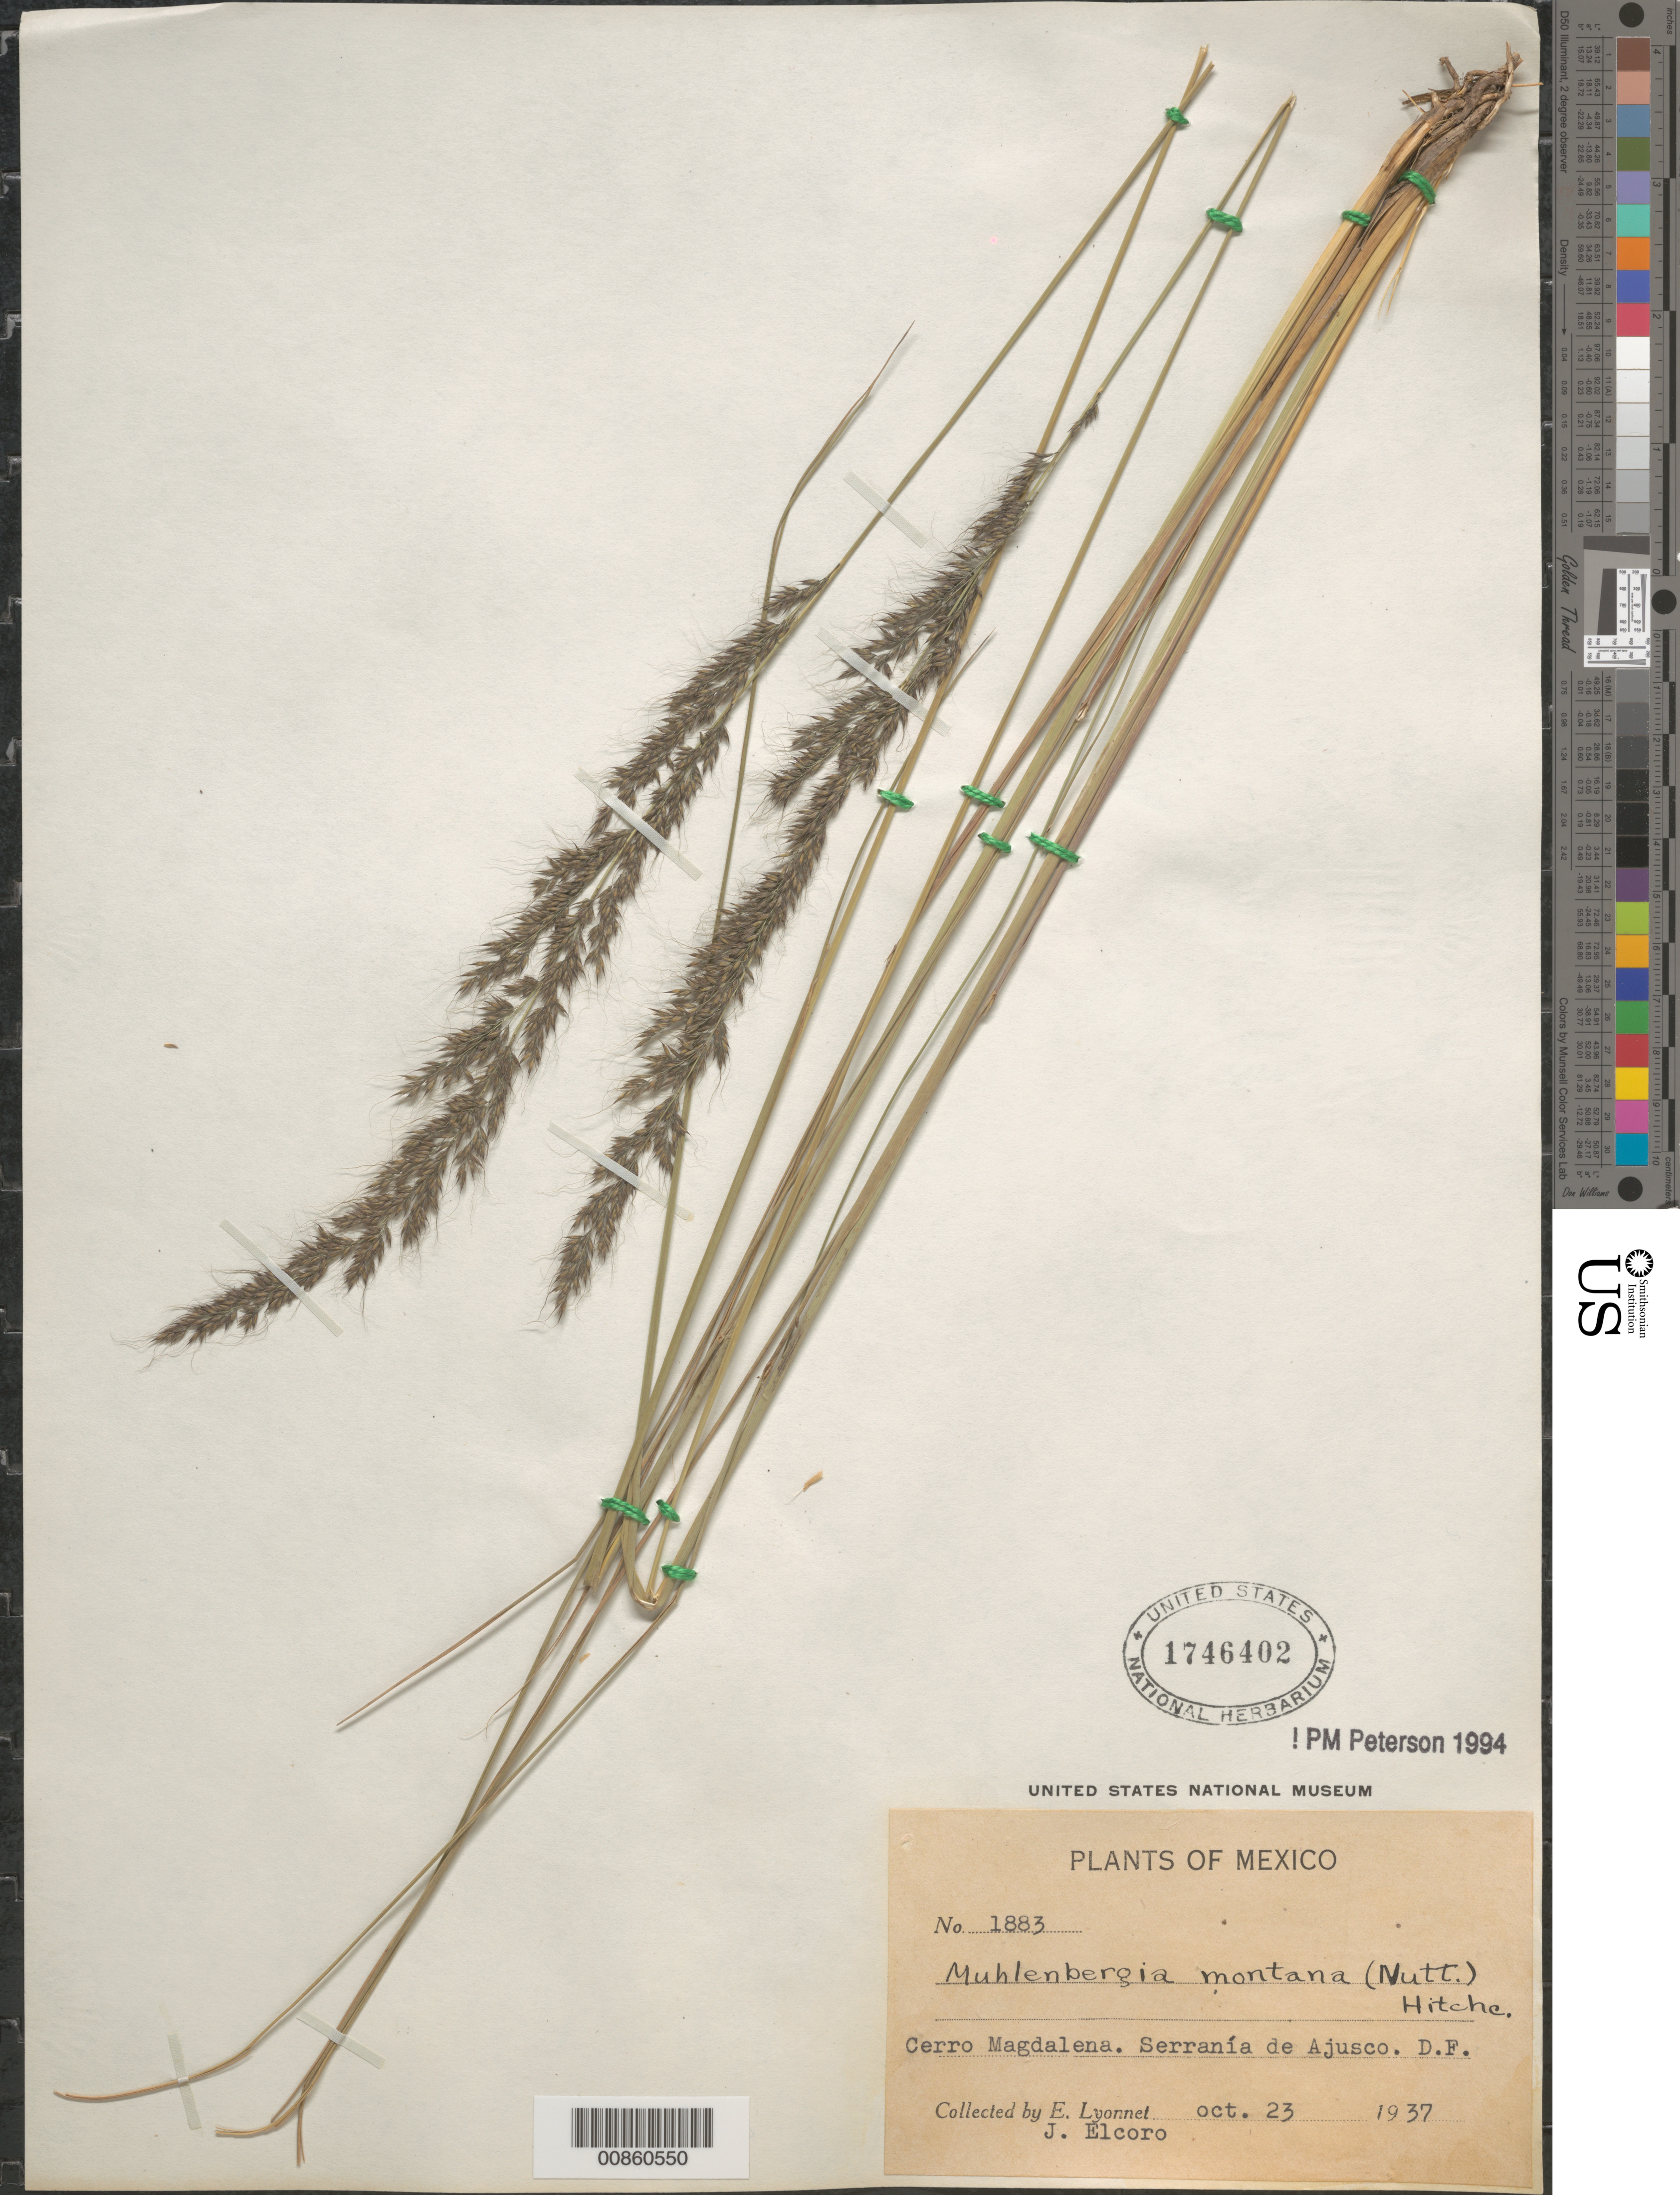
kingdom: Plantae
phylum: Tracheophyta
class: Liliopsida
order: Poales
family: Poaceae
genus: Muhlenbergia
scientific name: Muhlenbergia montana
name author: (Nutt.) Hitchc.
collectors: Bro. E. Lyonnet & J. Elcoro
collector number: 1883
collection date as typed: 23 Oct 1937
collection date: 1937-10-23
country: Mexico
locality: Cerro Malacatepec, deleg. Tlalpan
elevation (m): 3048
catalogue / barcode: US 1746402